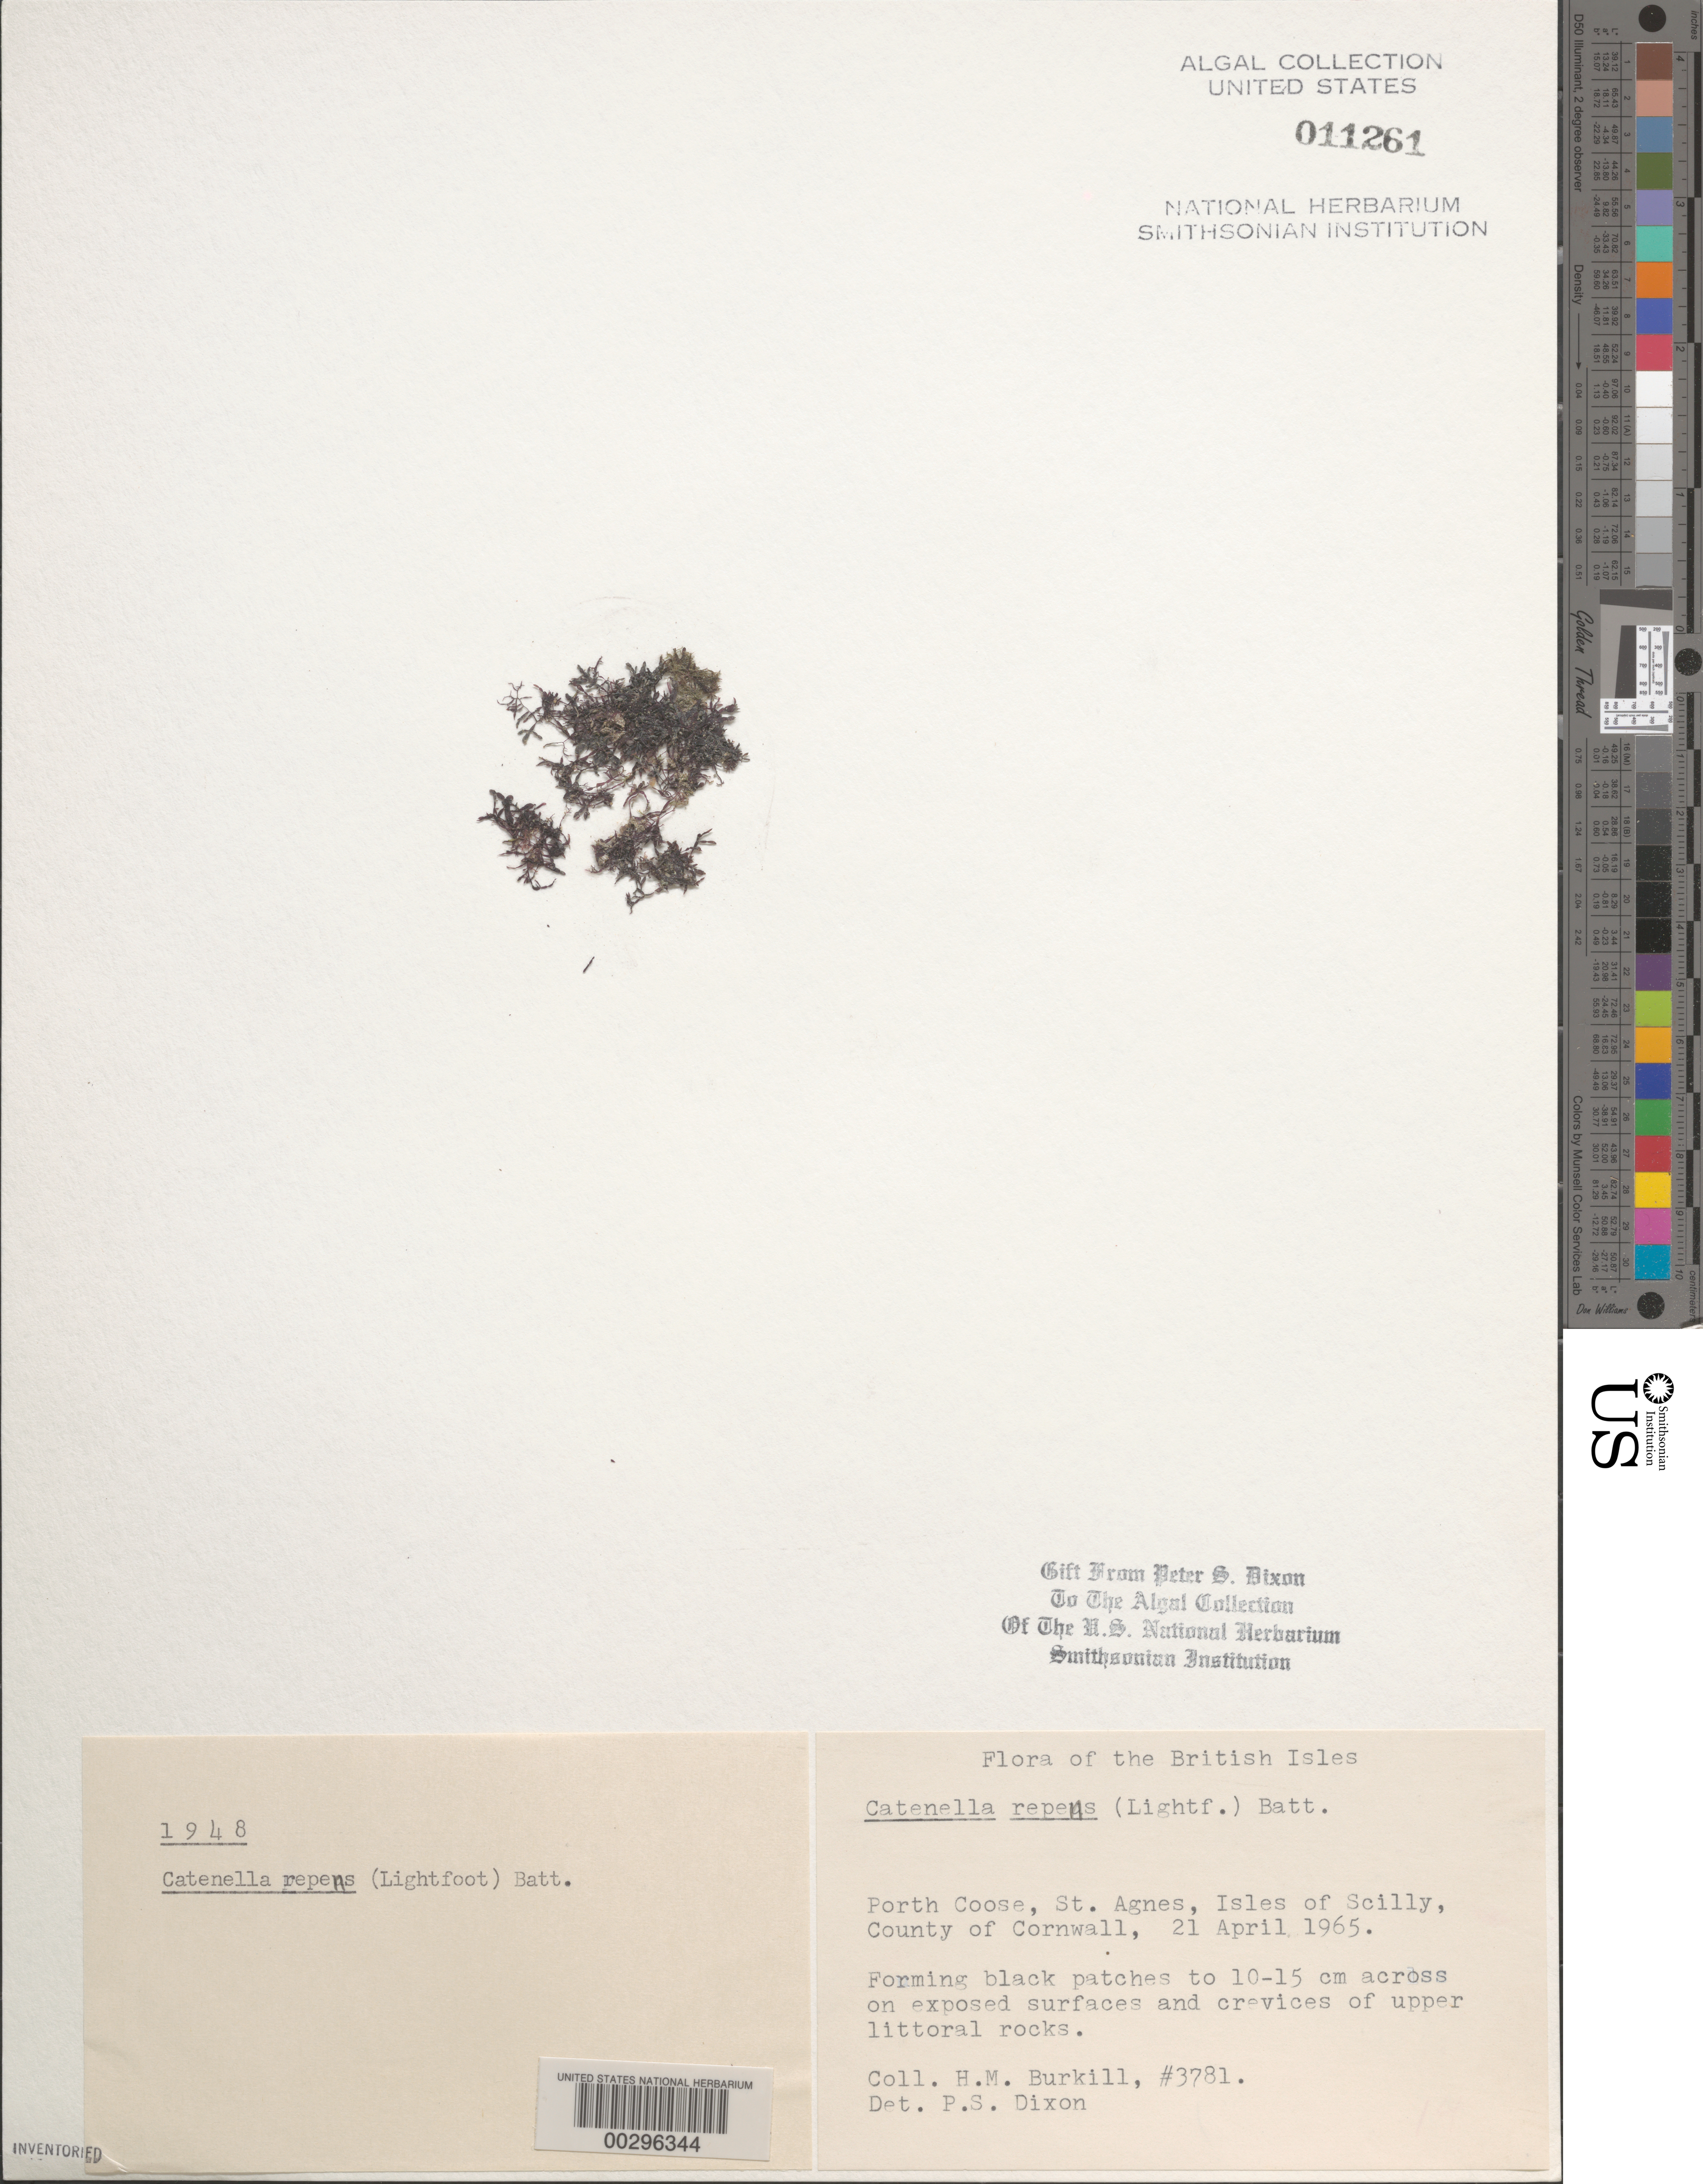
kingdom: Plantae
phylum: Rhodophyta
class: Florideophyceae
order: Gigartinales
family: Caulacanthaceae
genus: Catenella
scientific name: Catenella caespitosa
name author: (With.) L.M. Irvine in Parke & P.S. Dixon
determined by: Algae name updating Project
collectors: H. M. Burkill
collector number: HMB 3781 & PSD 1948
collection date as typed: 21 Apr 1965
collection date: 1965-04-21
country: United Kingdom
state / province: England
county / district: Council of the Isles of Scilly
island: St. Agnes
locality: Porth Coose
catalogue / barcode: US 11261